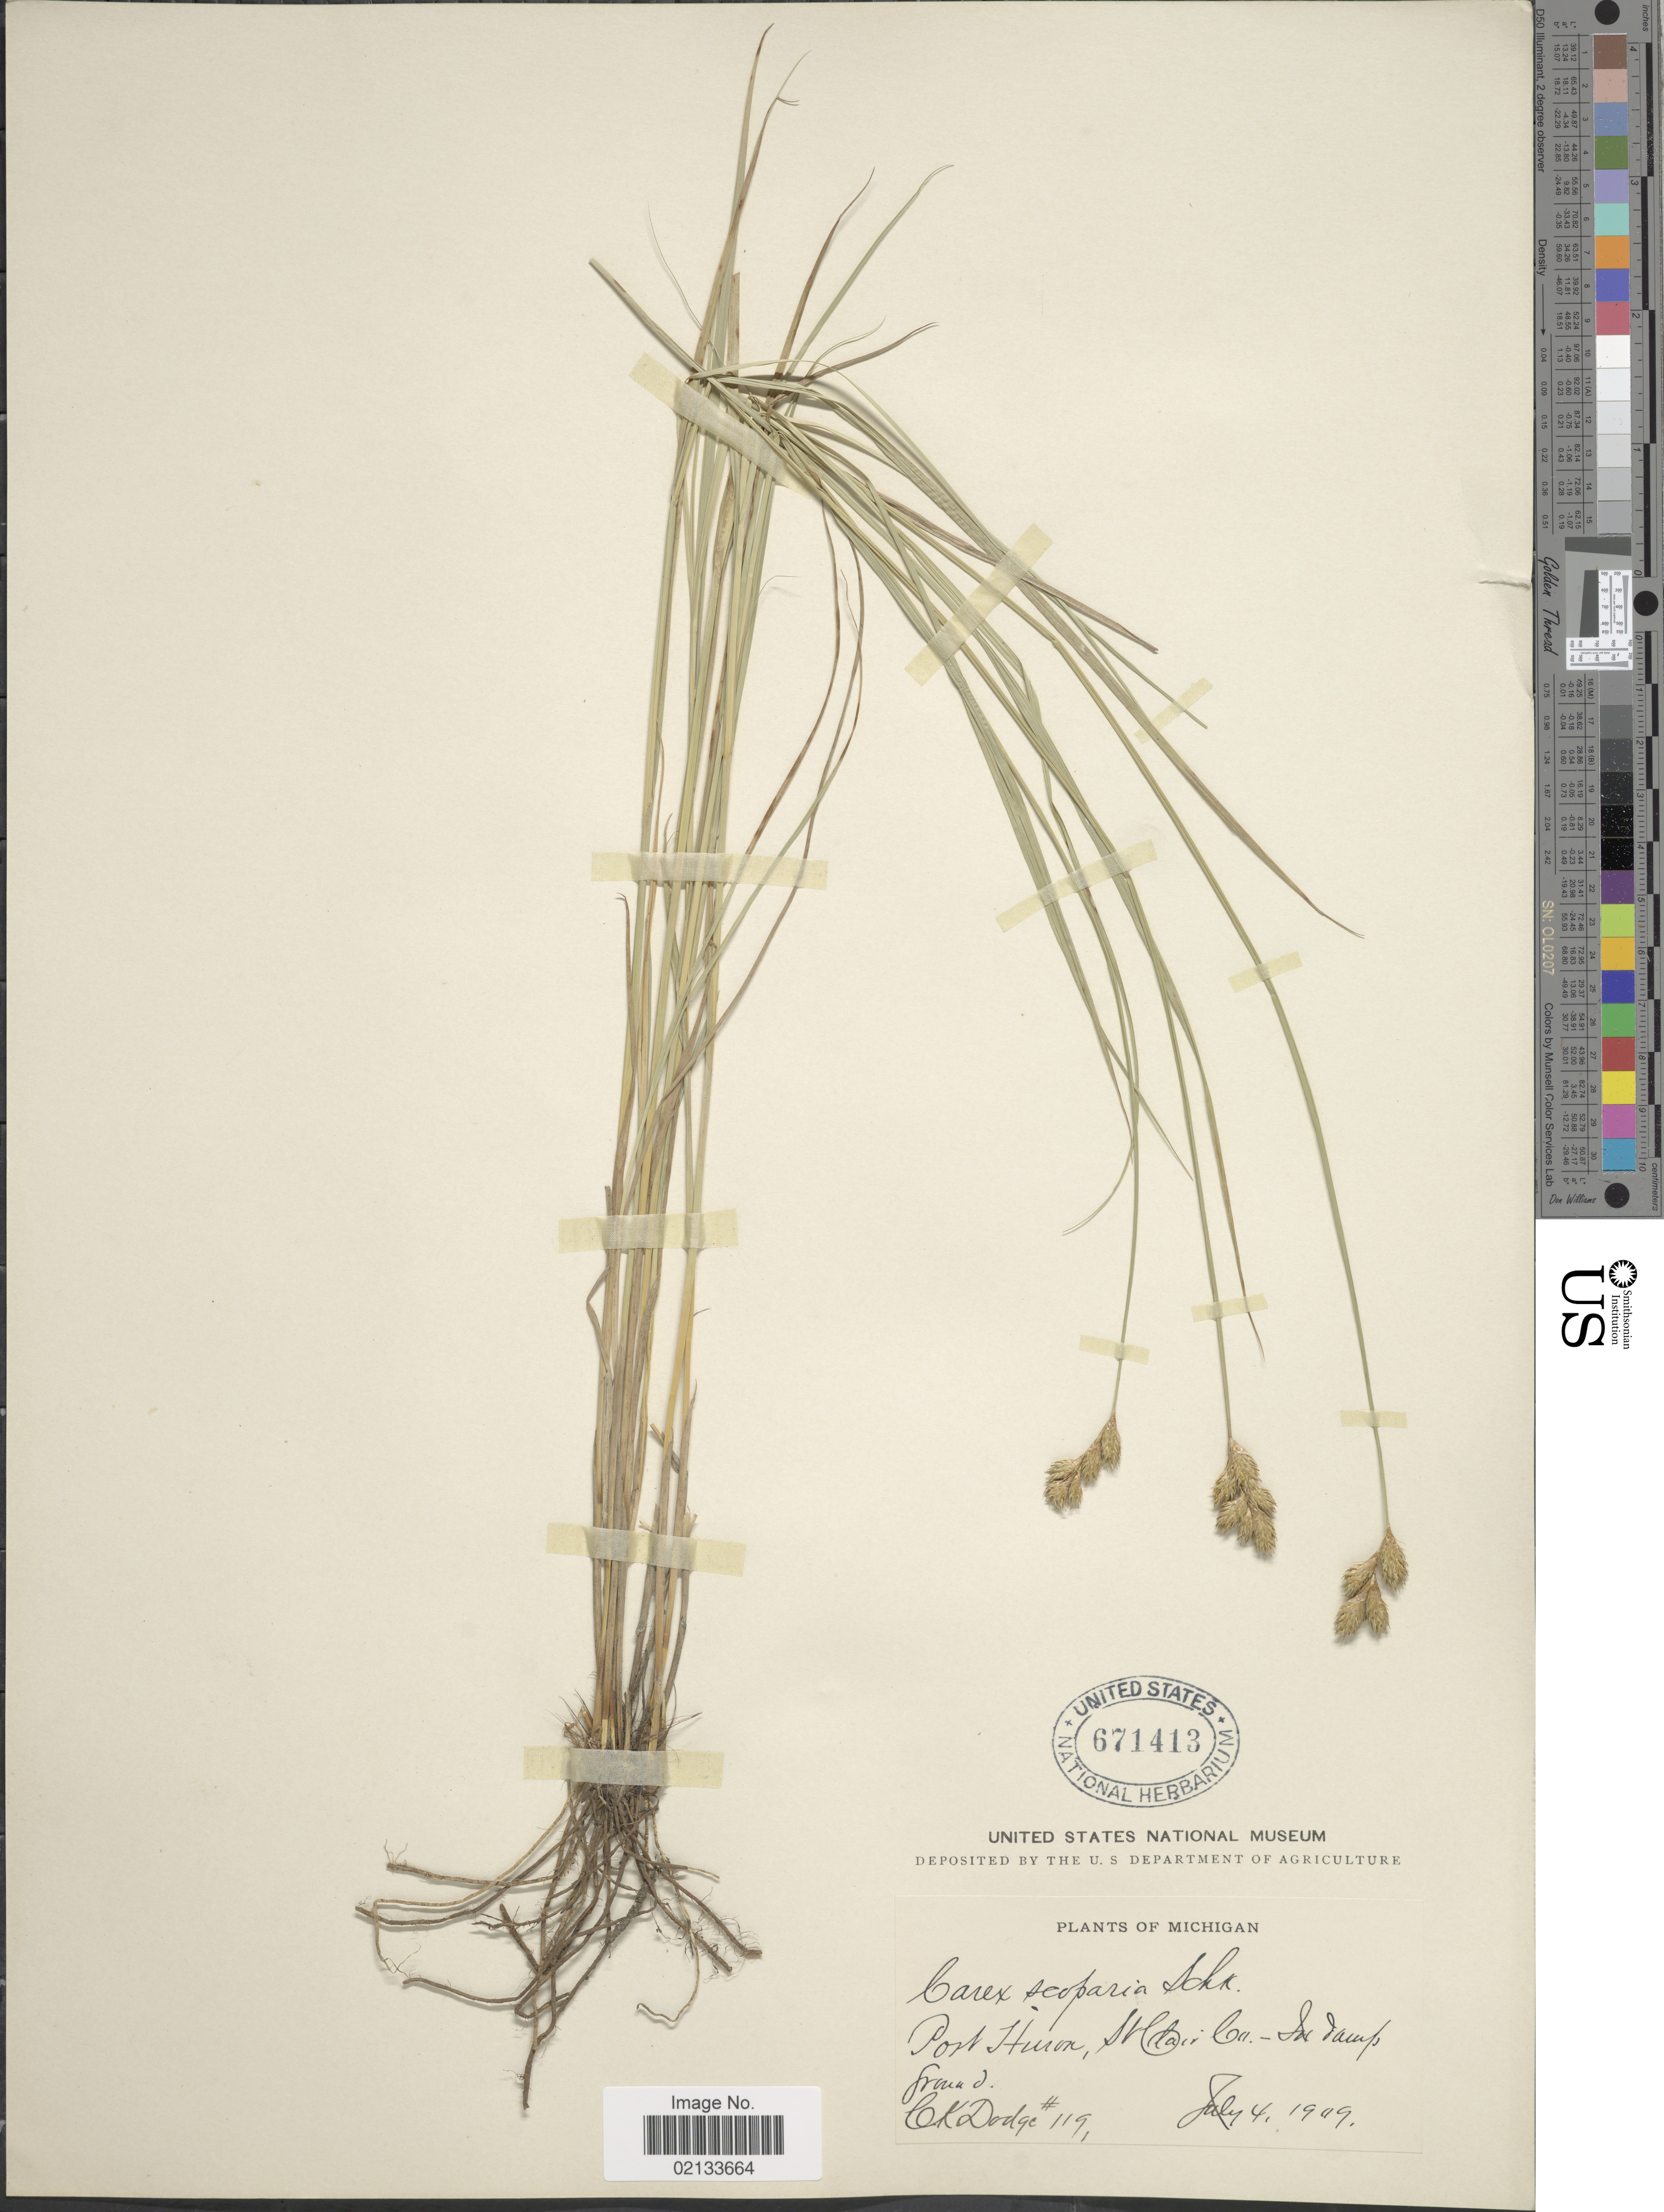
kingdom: Plantae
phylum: Tracheophyta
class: Liliopsida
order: Poales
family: Cyperaceae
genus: Carex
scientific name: Carex scoparia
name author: Schkuhr ex Willd.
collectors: C. Dodge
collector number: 119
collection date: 1909-07-04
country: United States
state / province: Michigan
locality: Port Huron, St Clair Co.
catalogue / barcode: US 671413